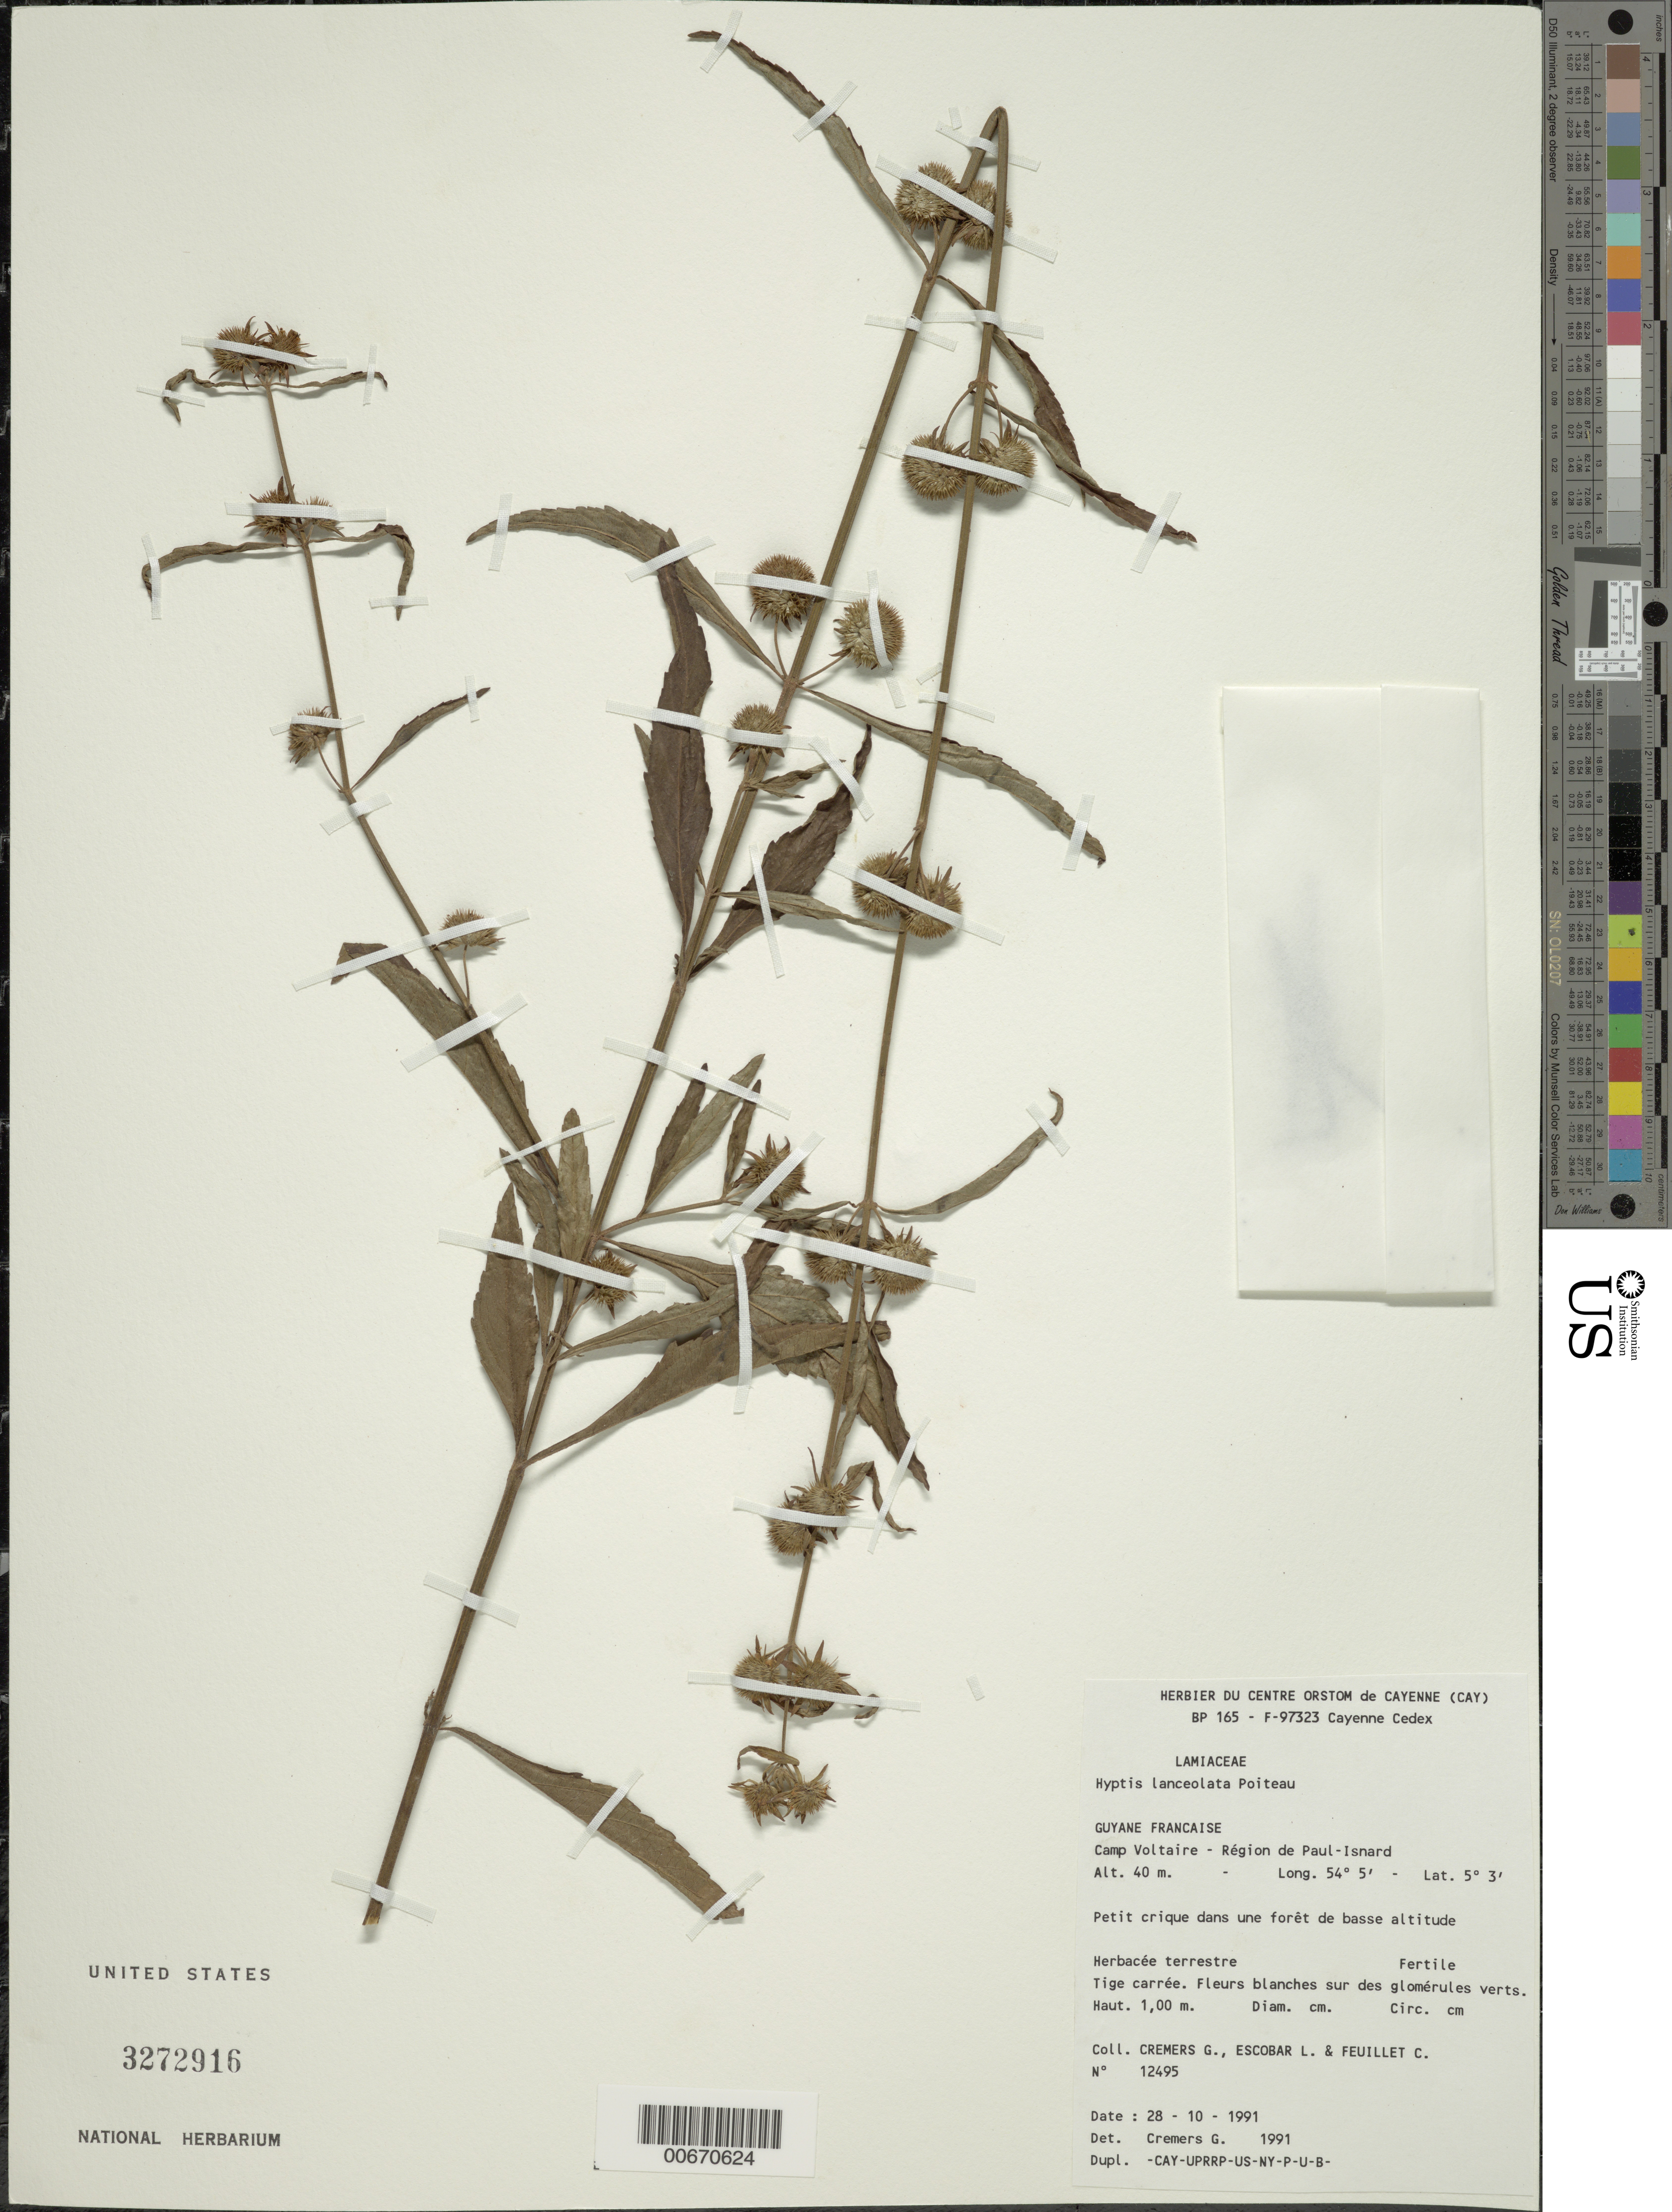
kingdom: Plantae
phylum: Tracheophyta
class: Magnoliopsida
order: Lamiales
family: Lamiaceae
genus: Hyptis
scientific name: Hyptis lanceolata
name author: Poir.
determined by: Cremers, Georges A.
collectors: G. Cremers, L. Escobar & C. Feuillet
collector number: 12495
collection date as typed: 28-Oct-91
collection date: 1991-10-28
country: French Guiana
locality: Camp Voltaire, région de Paul-Isnard, Piste d'Apatou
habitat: Petit crique dans une forêt de basse altitude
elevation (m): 40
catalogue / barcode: US 3272916